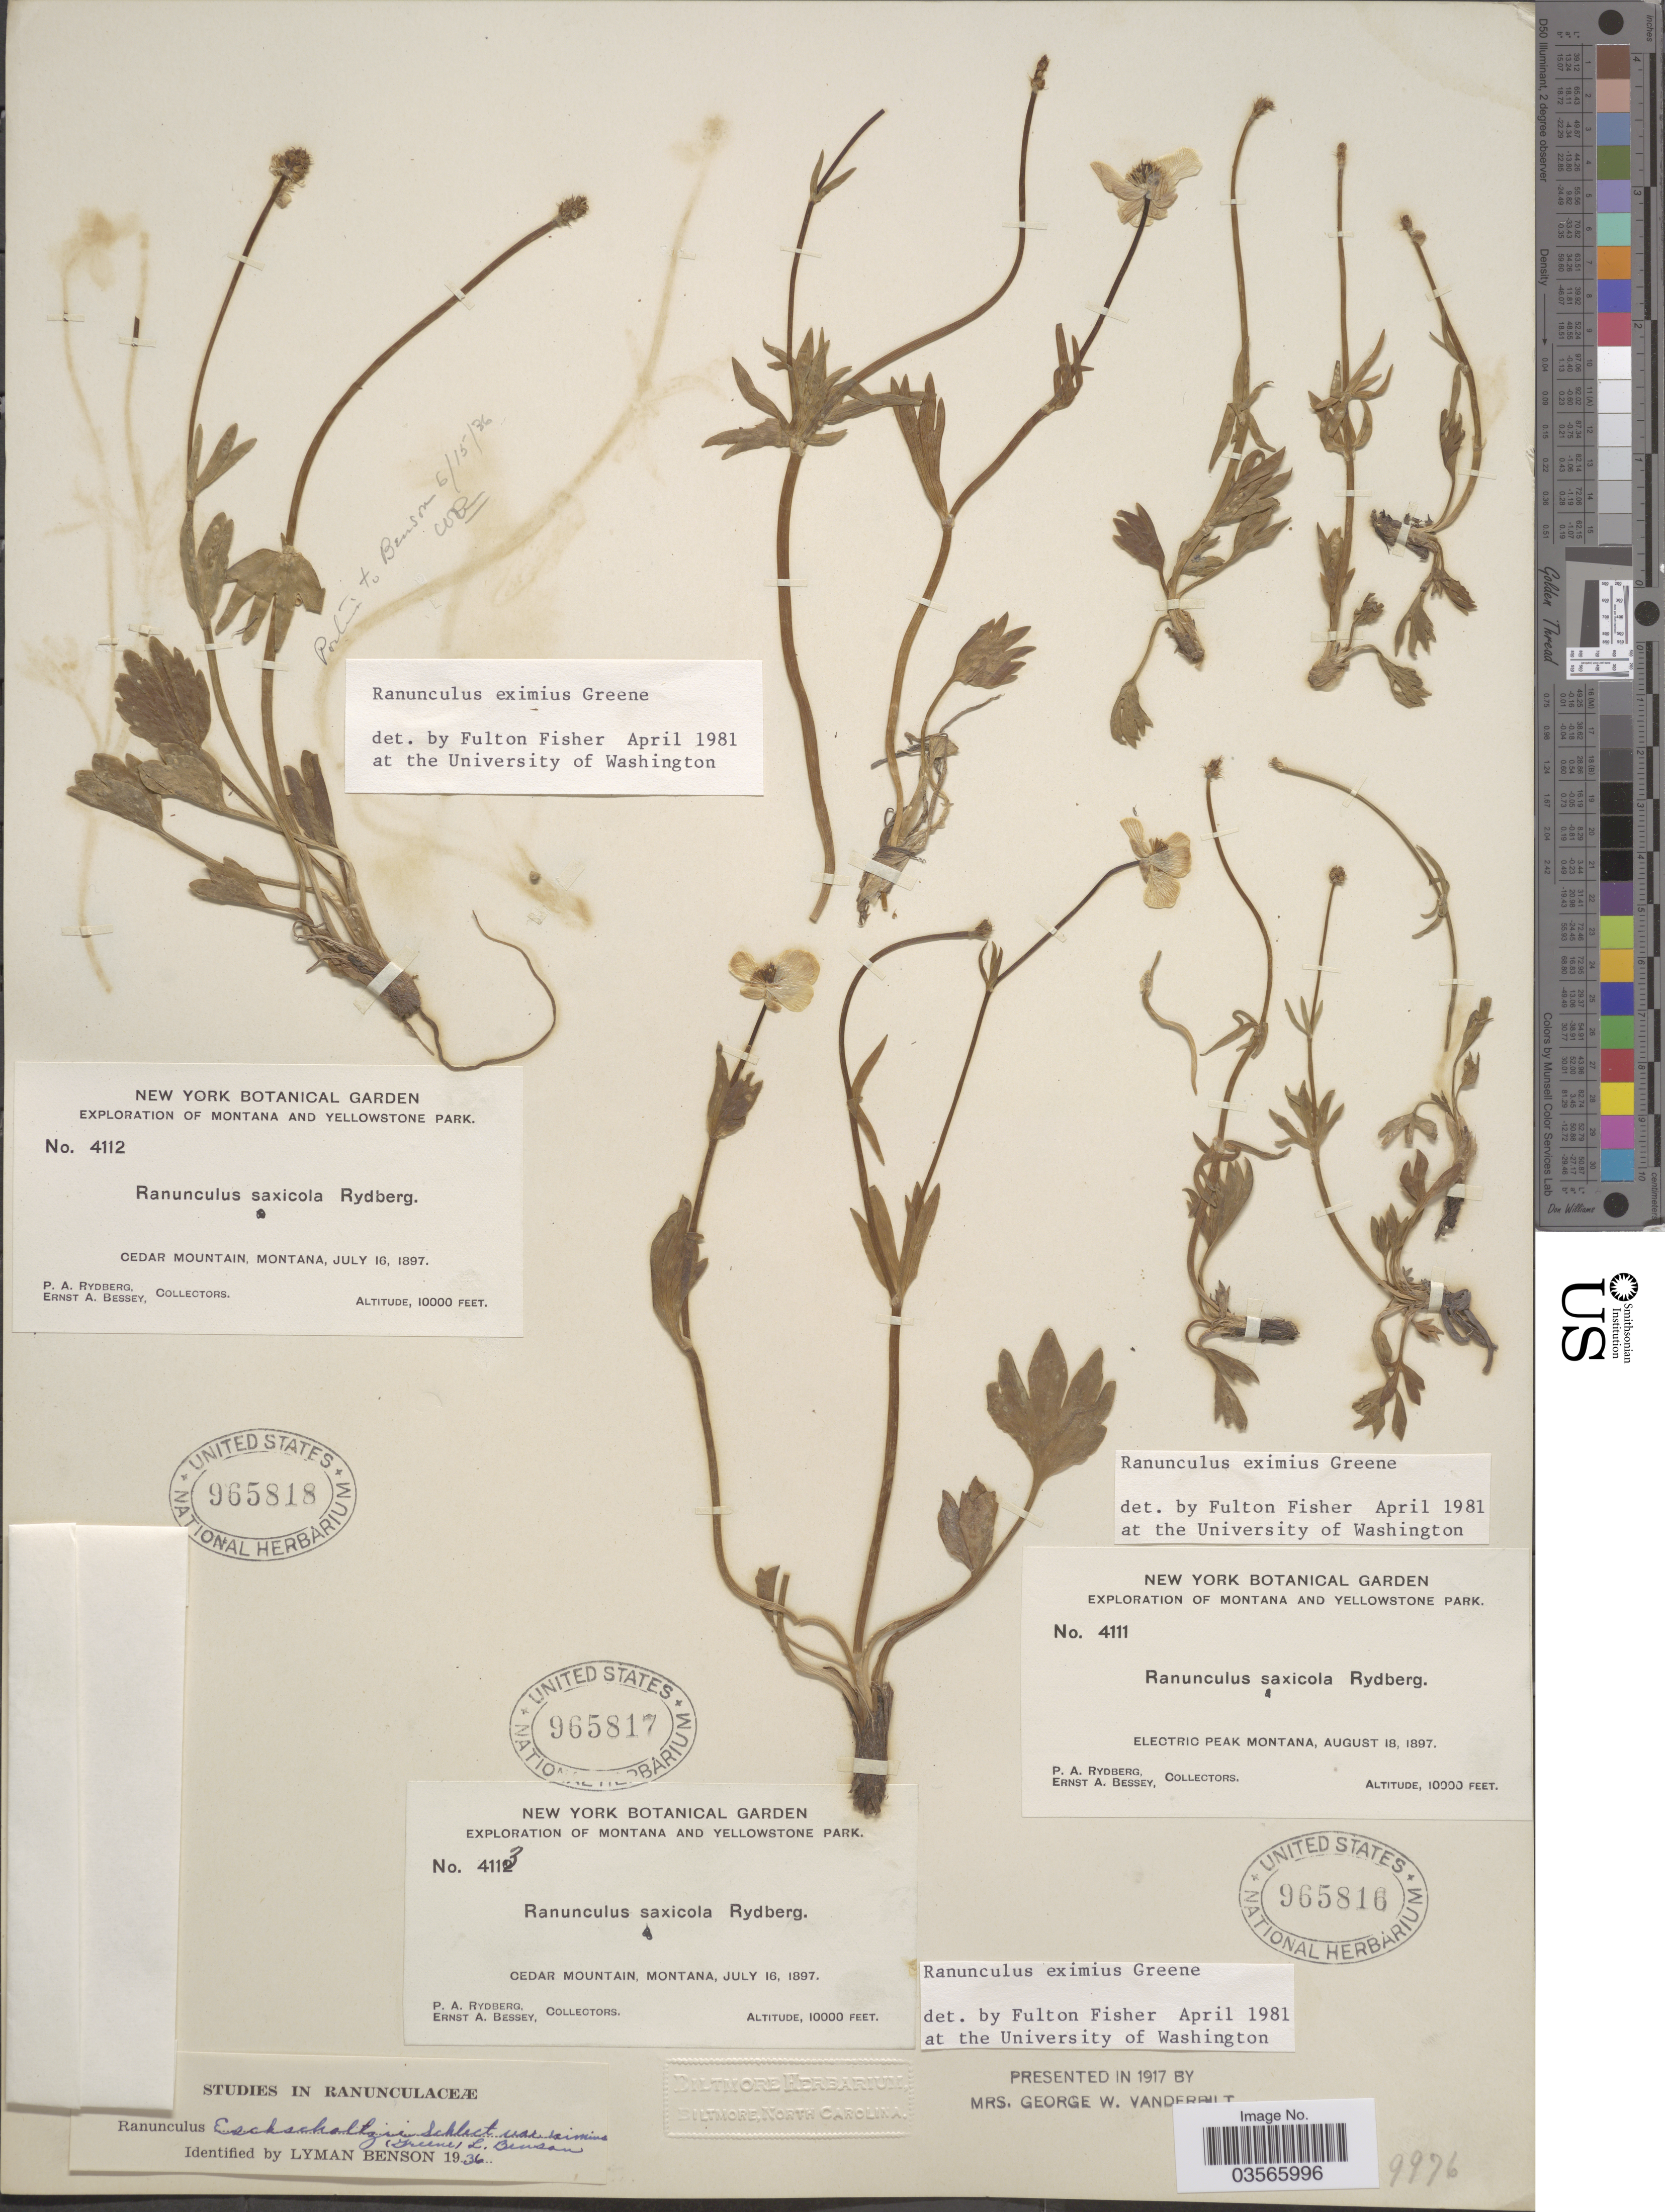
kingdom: Plantae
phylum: Tracheophyta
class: Magnoliopsida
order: Ranunculales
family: Ranunculaceae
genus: Ranunculus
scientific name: Ranunculus eximius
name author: Greene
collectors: P. A. Rydberg & E. A. Bessey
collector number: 4112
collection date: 1897-07-16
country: United States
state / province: Montana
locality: Yellowstone Park. Cedar Mountain.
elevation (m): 3048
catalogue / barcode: US 965818